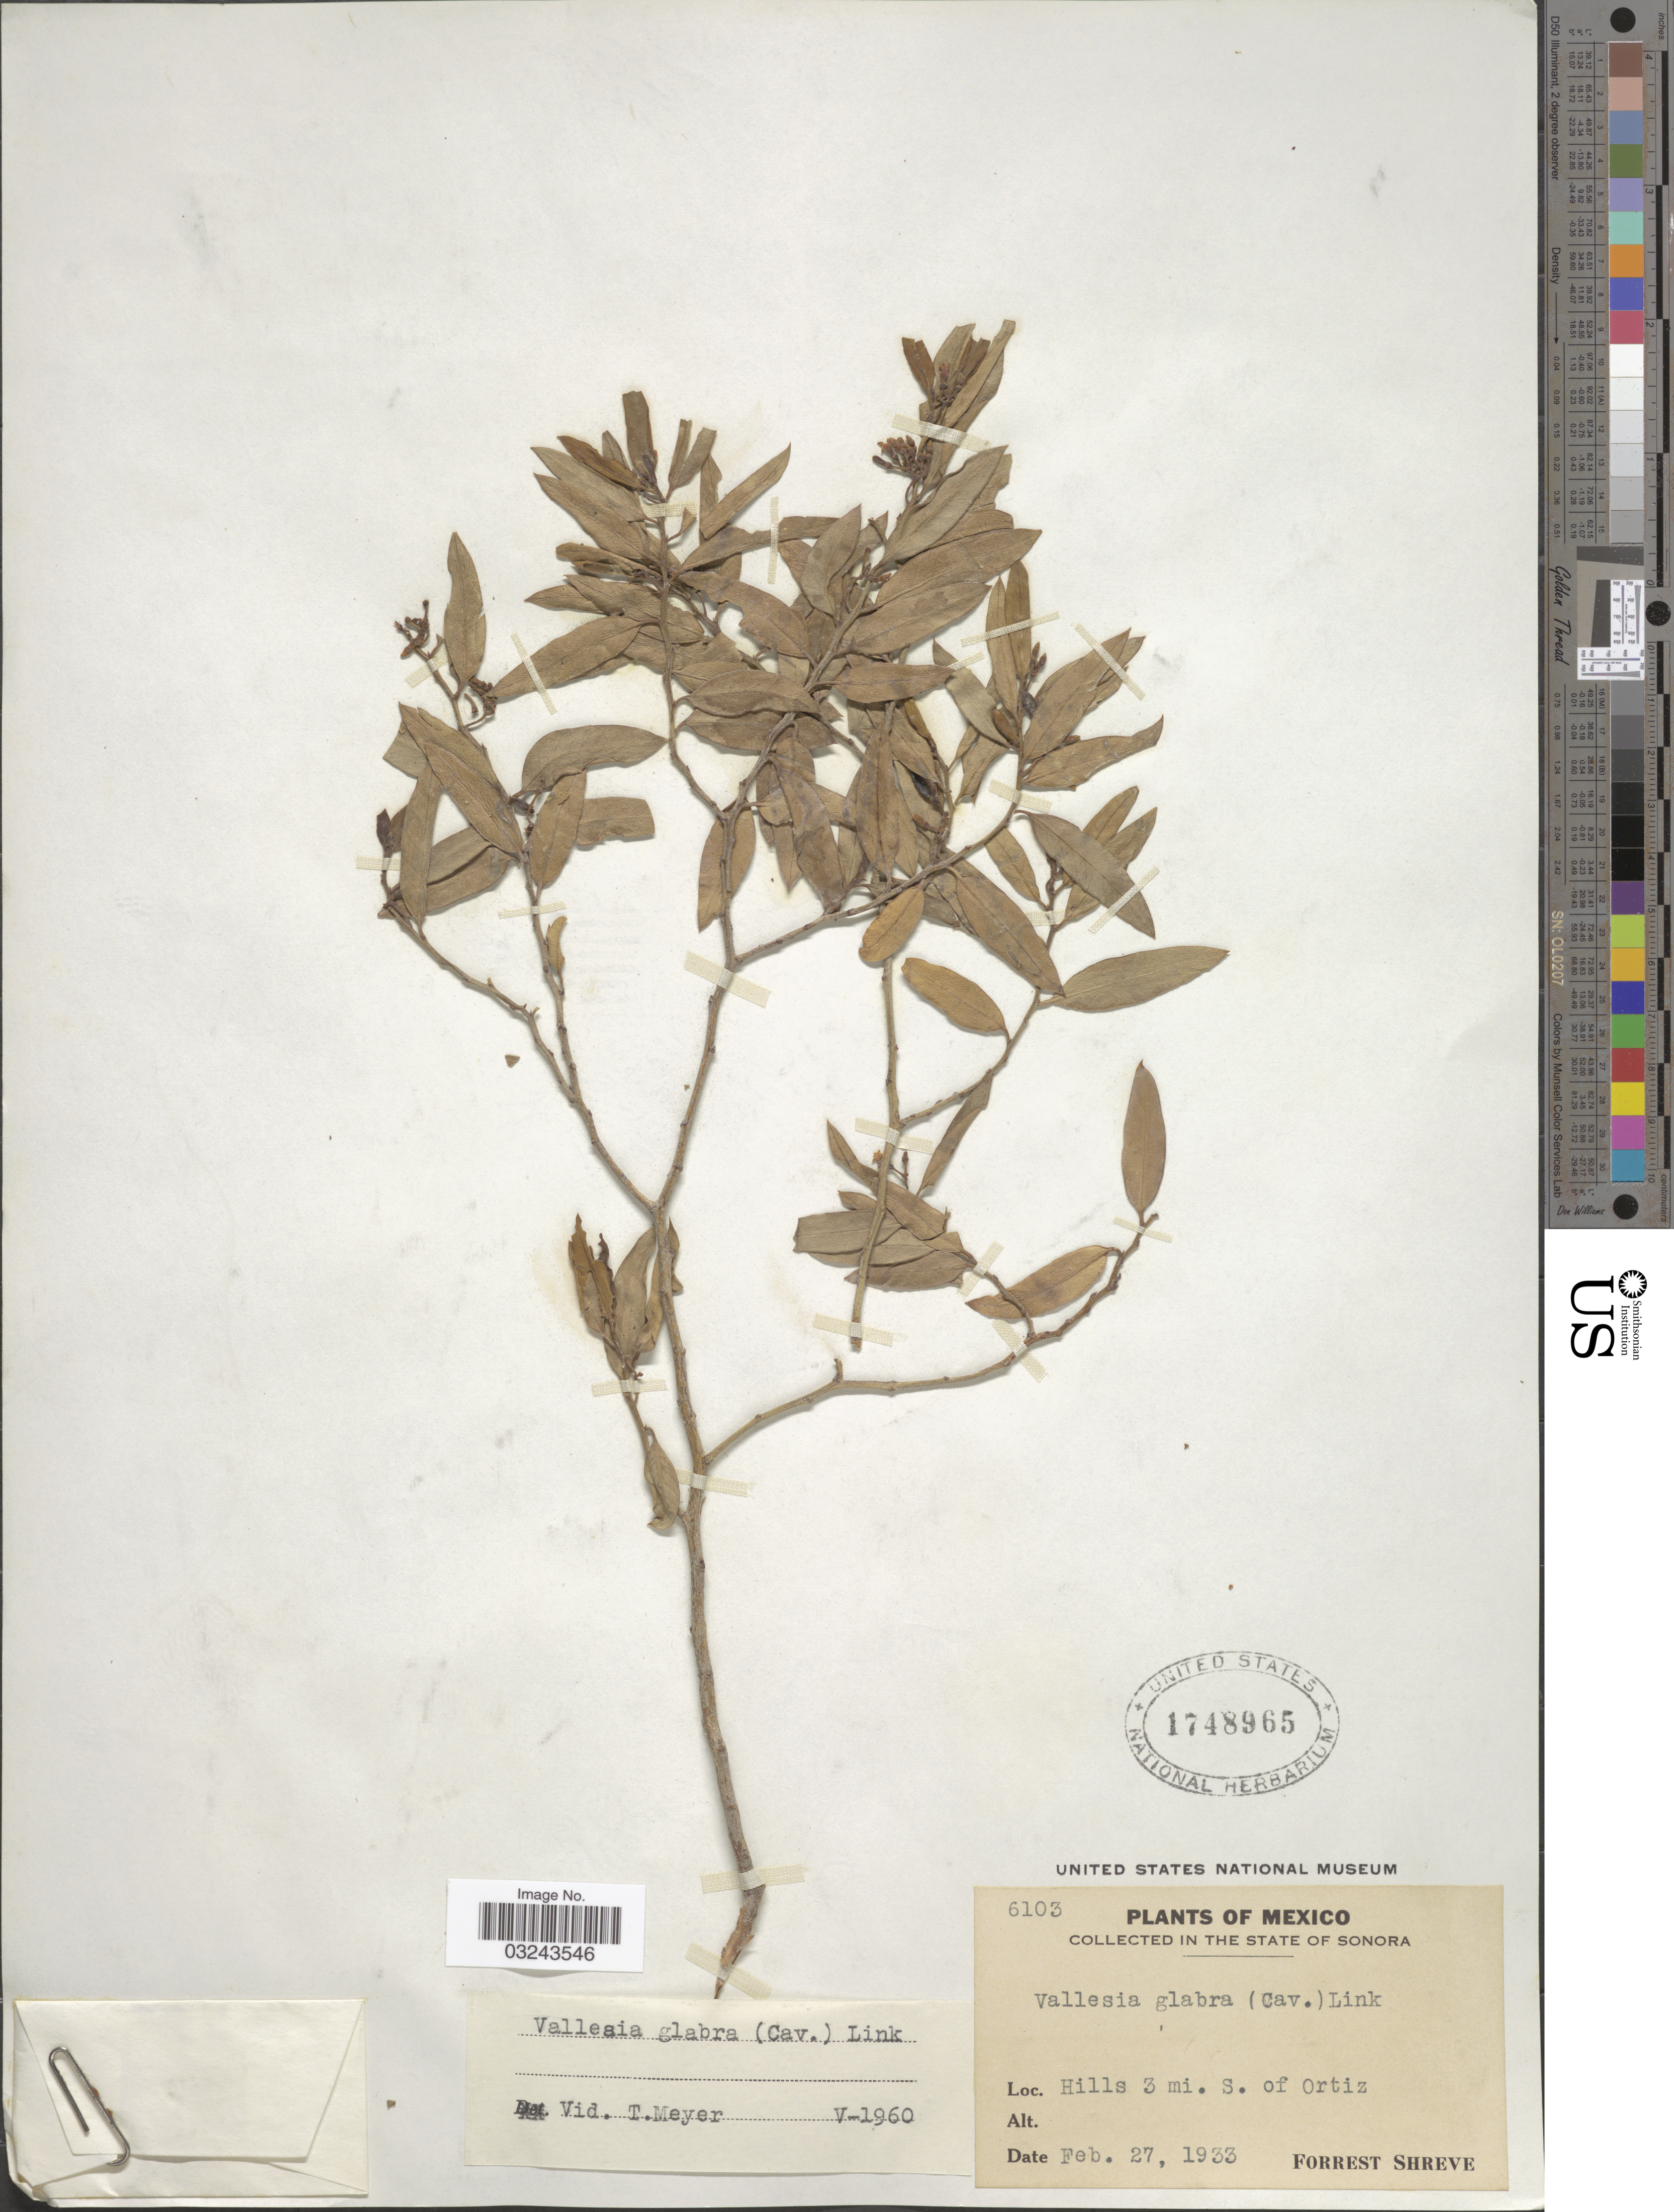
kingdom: Plantae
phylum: Tracheophyta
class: Magnoliopsida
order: Gentianales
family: Apocynaceae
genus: Vallesia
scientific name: Vallesia glabra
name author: (Cav.) Link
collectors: F. Shreve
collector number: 6103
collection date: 1933-02-27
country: Mexico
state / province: Sonora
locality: Hills 3 mi. S. of Ortiz.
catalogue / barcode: US 1748965